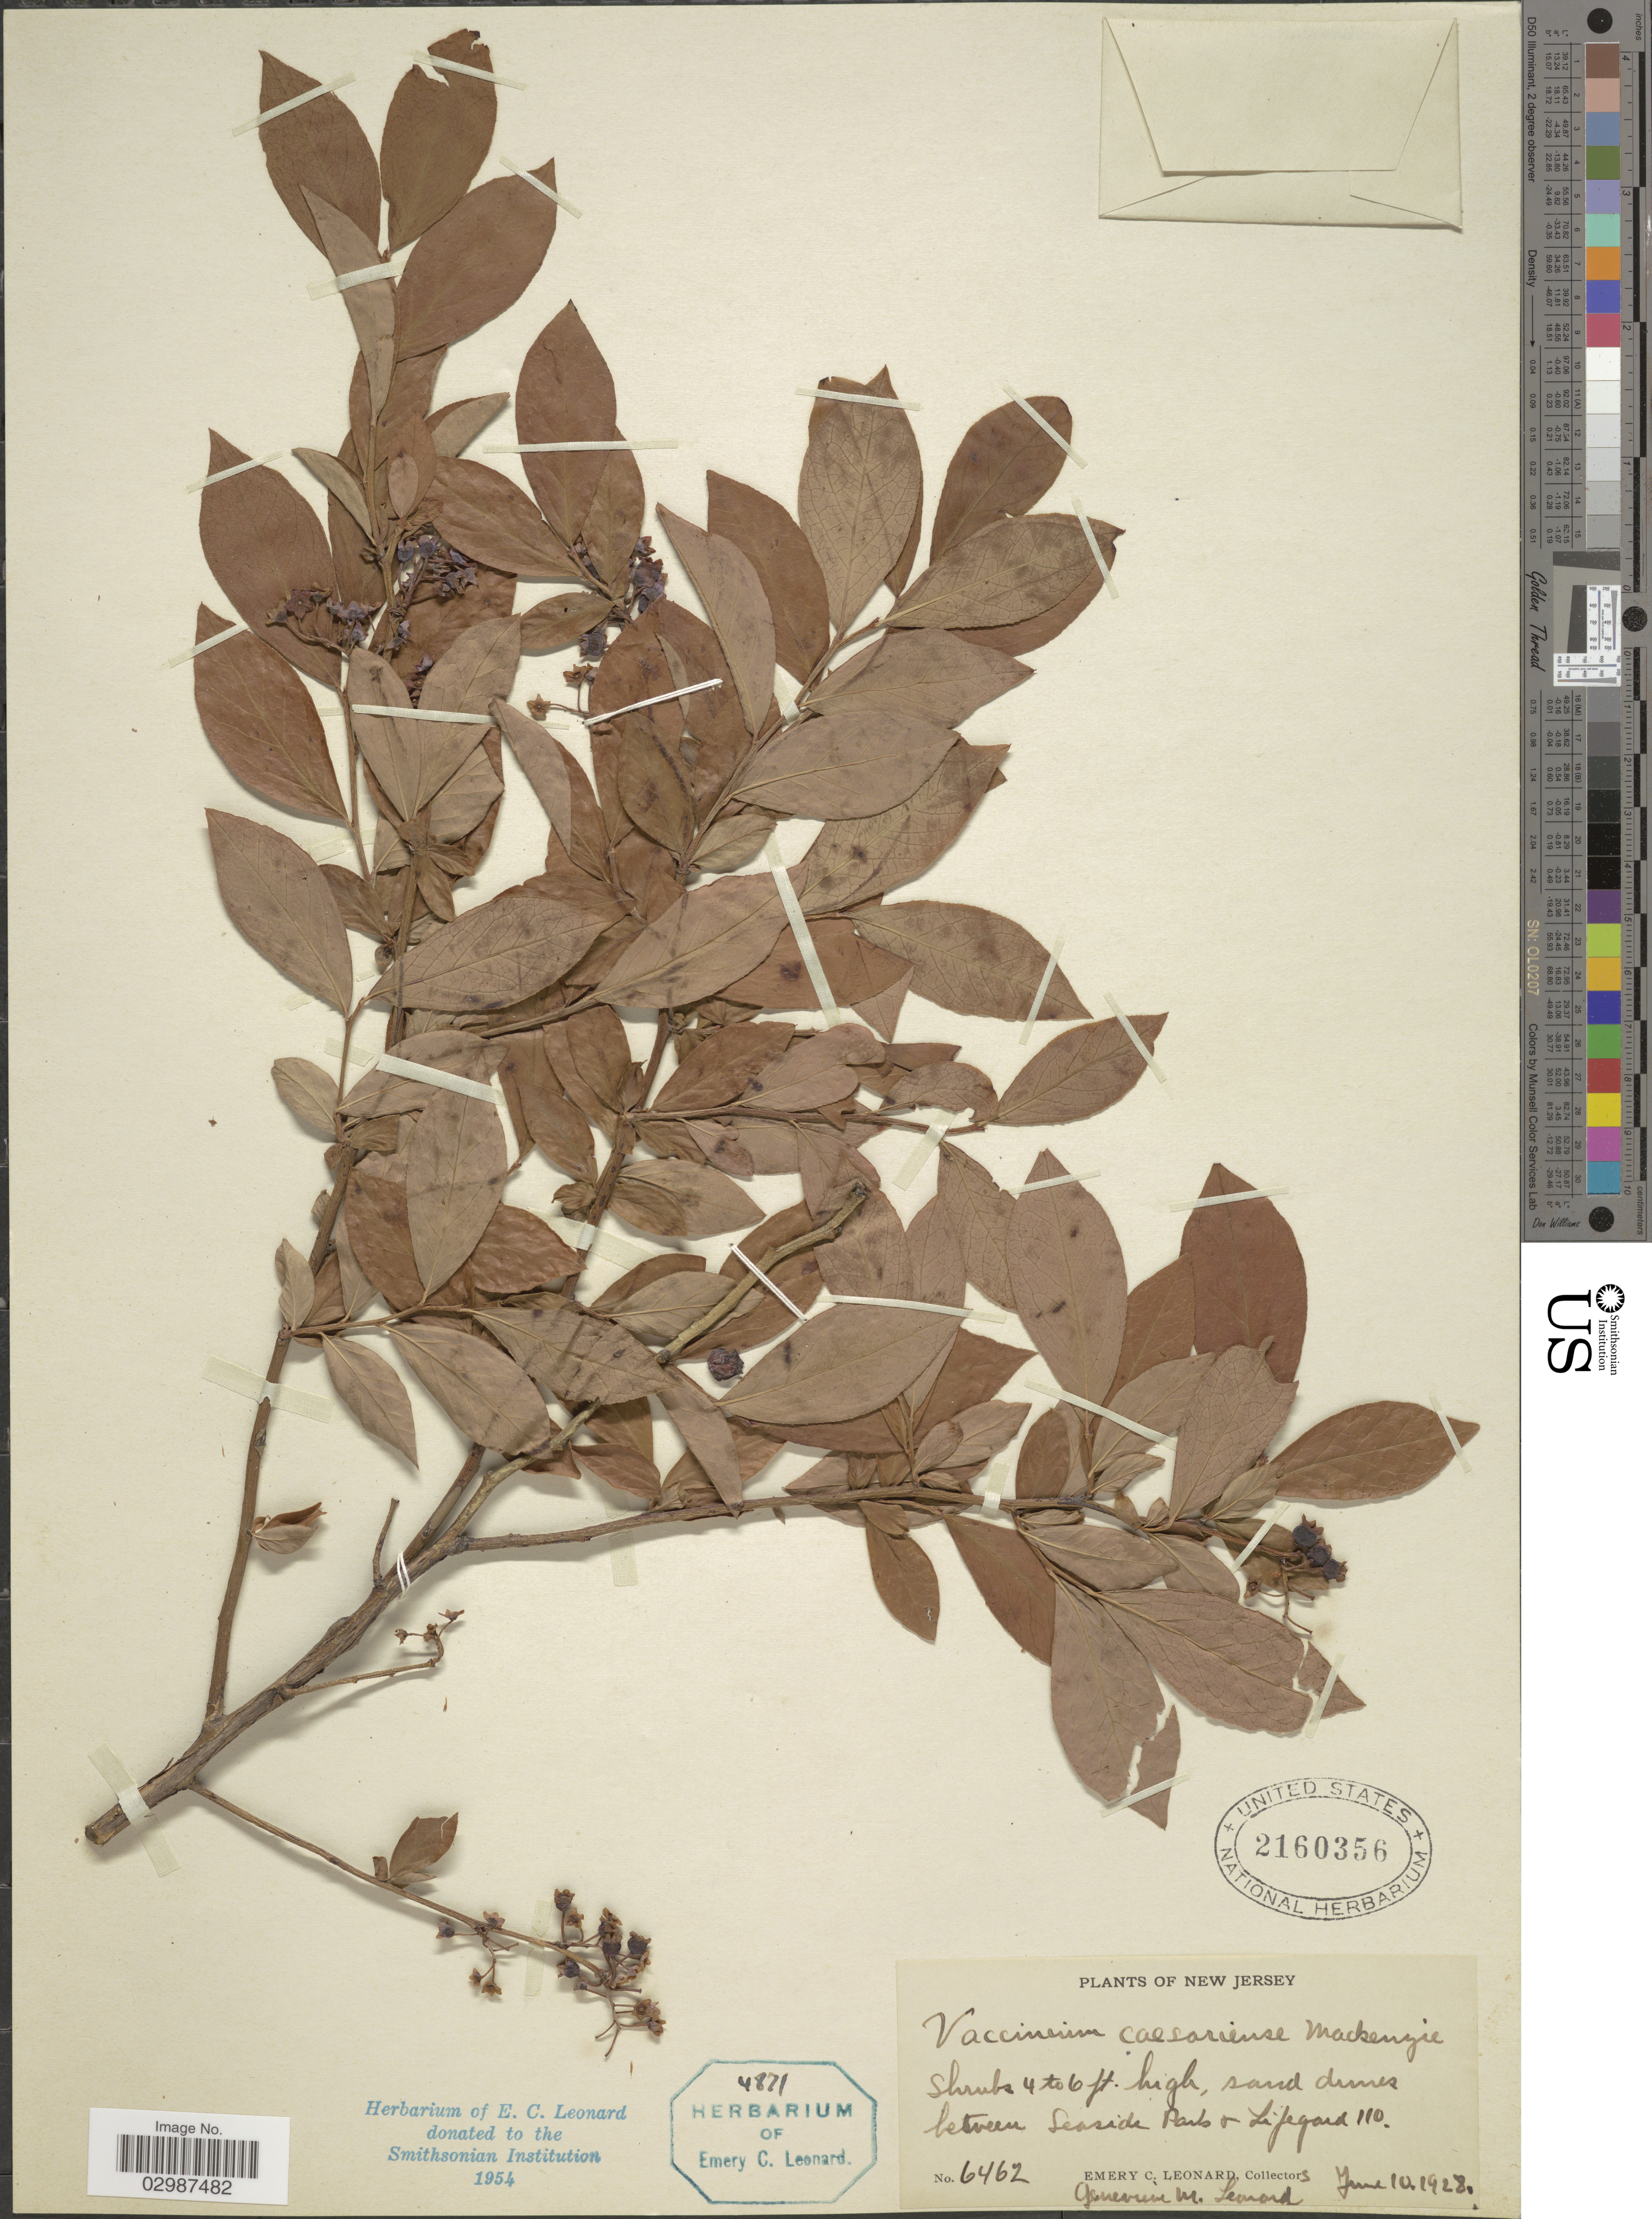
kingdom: Plantae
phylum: Tracheophyta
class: Magnoliopsida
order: Ericales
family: Ericaceae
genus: Vaccinium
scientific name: Vaccinium caesariense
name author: Mack.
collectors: E. C. Leonard & G. M. Leonard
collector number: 6462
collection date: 1928-06-10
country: United States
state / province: New Jersey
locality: Between Seaside Parks & Lifegard 110.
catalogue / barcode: US 2160356